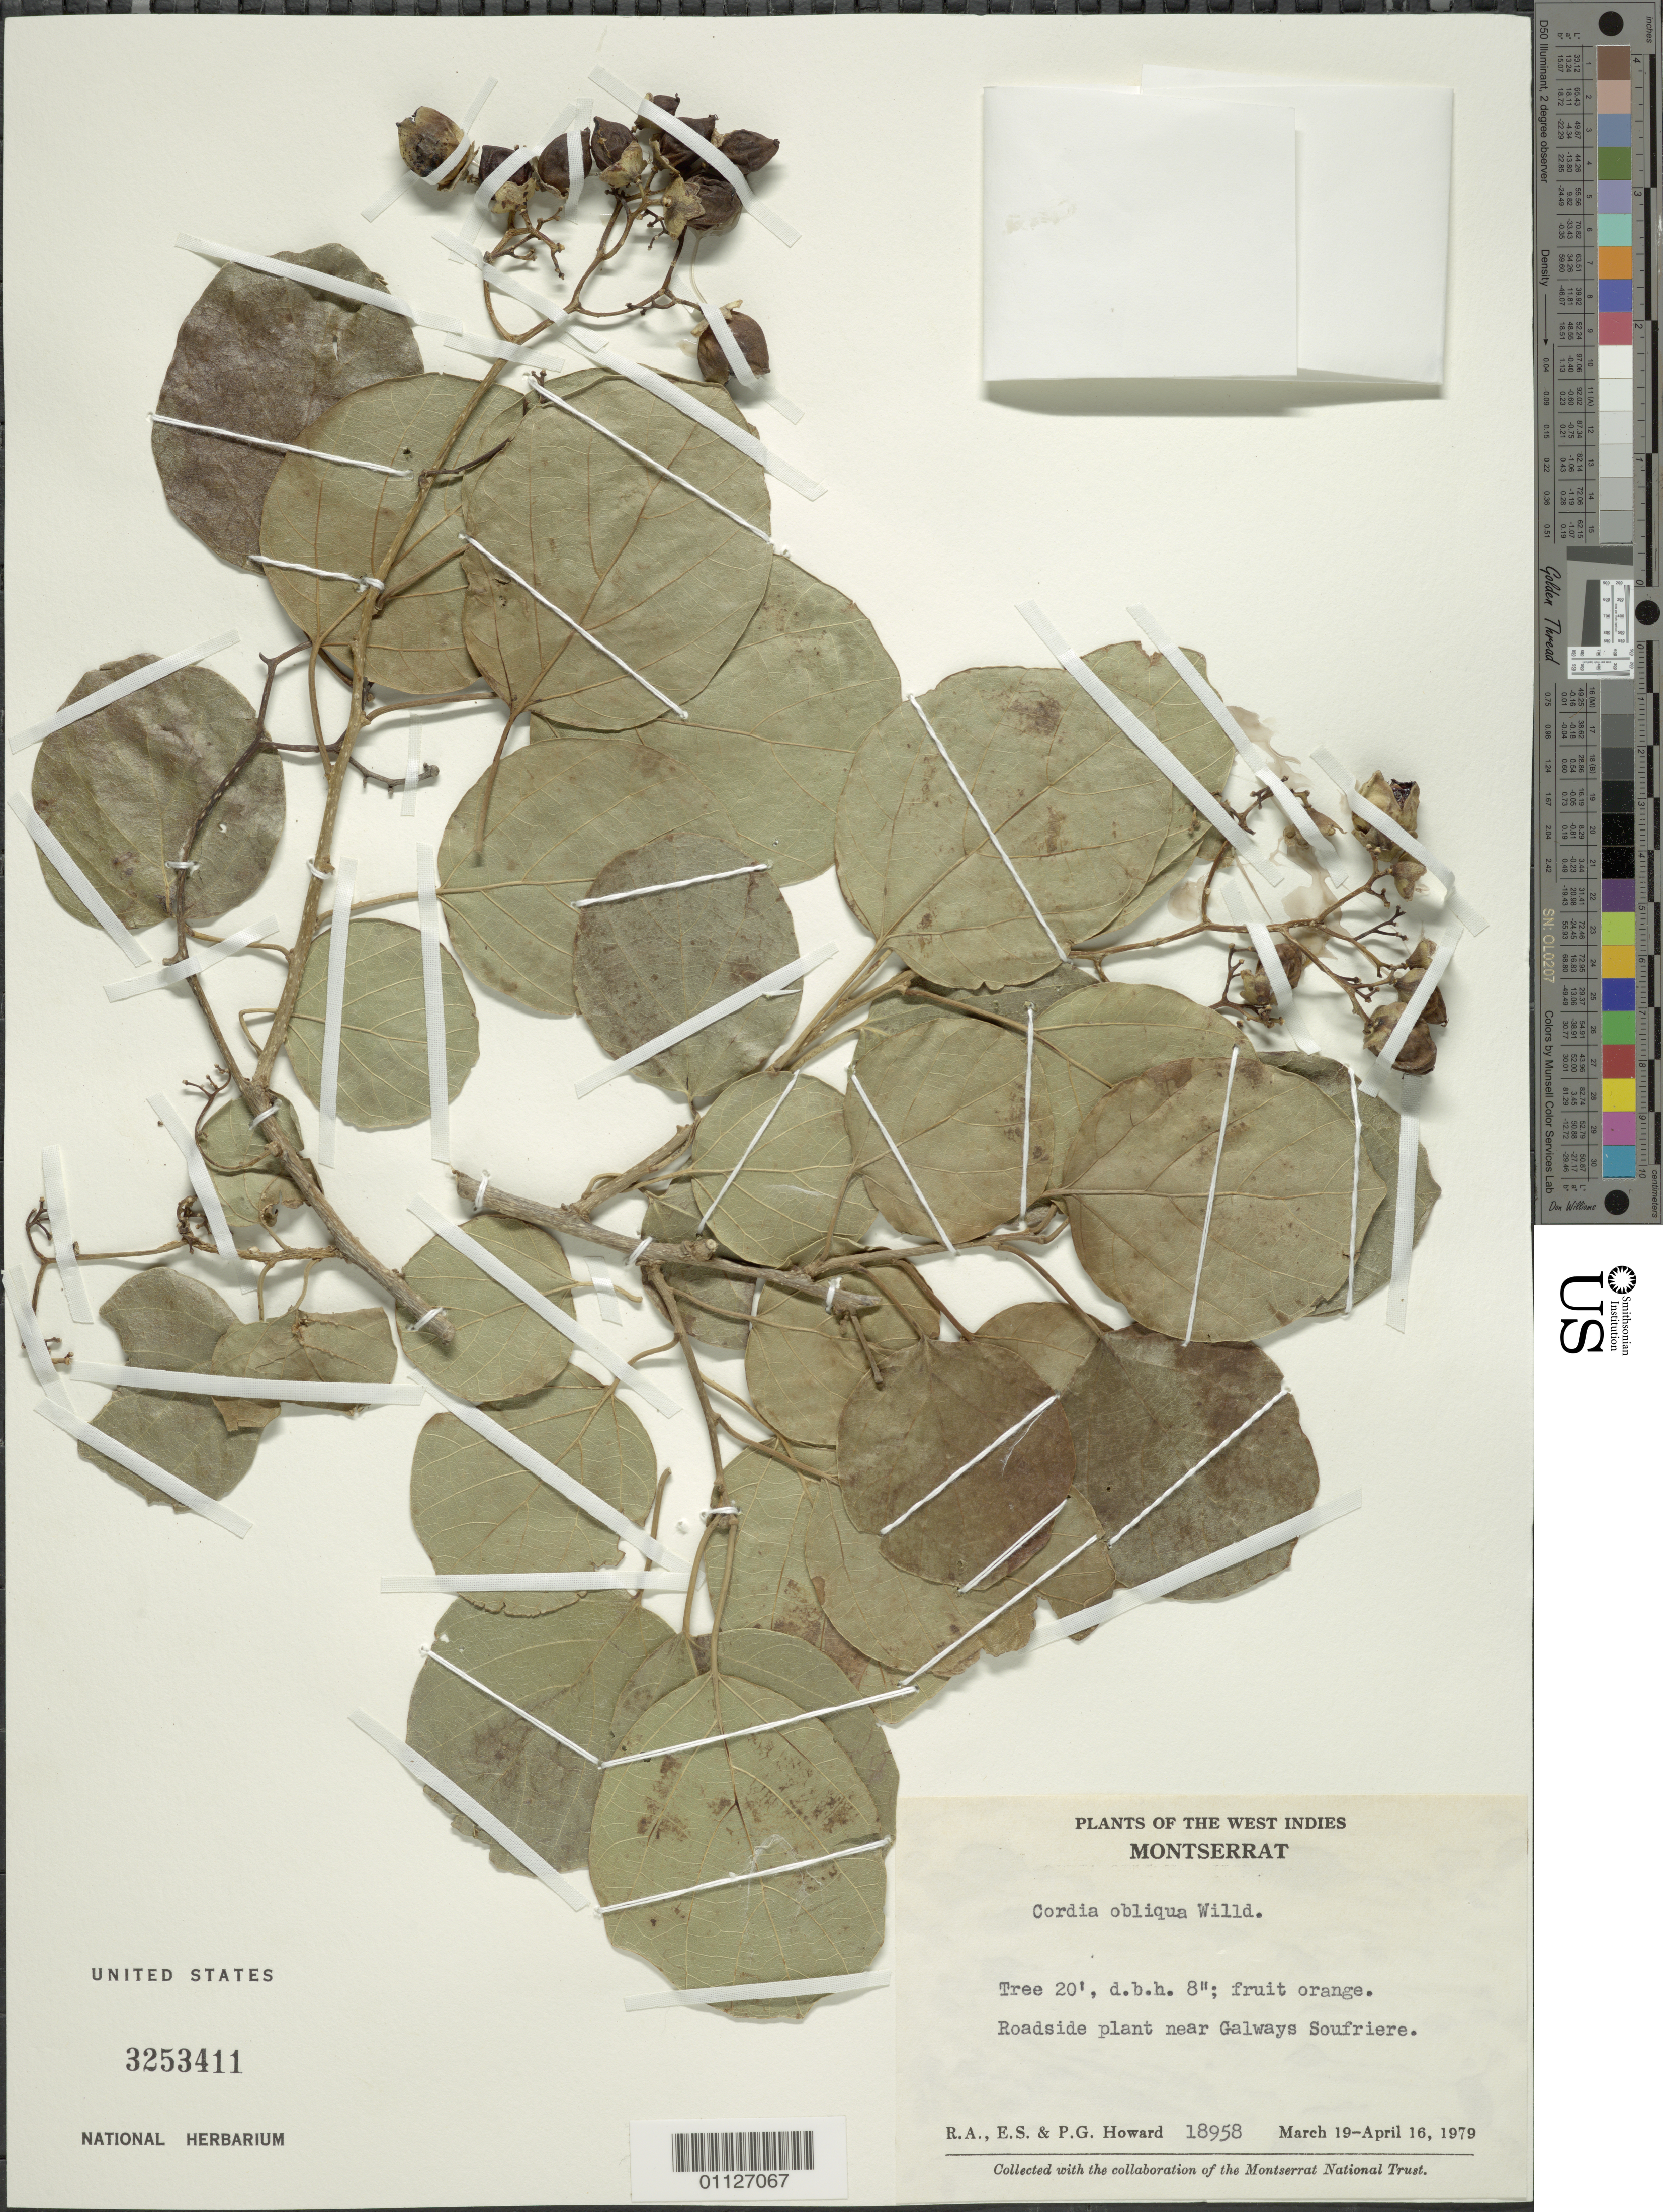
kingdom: Plantae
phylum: Tracheophyta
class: Magnoliopsida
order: Boraginales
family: Cordiaceae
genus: Cordia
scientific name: Cordia obliqua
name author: Willd.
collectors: R. A. Howard, E. S. Howard & P. Howard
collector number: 18958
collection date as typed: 19 Mar 1979 to 16 Apr 1979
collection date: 1979-03-19/1979-04-16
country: Montserrat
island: Montserrat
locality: Roadside near Galways Soufriere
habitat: Roadside plant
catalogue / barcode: US 3253411